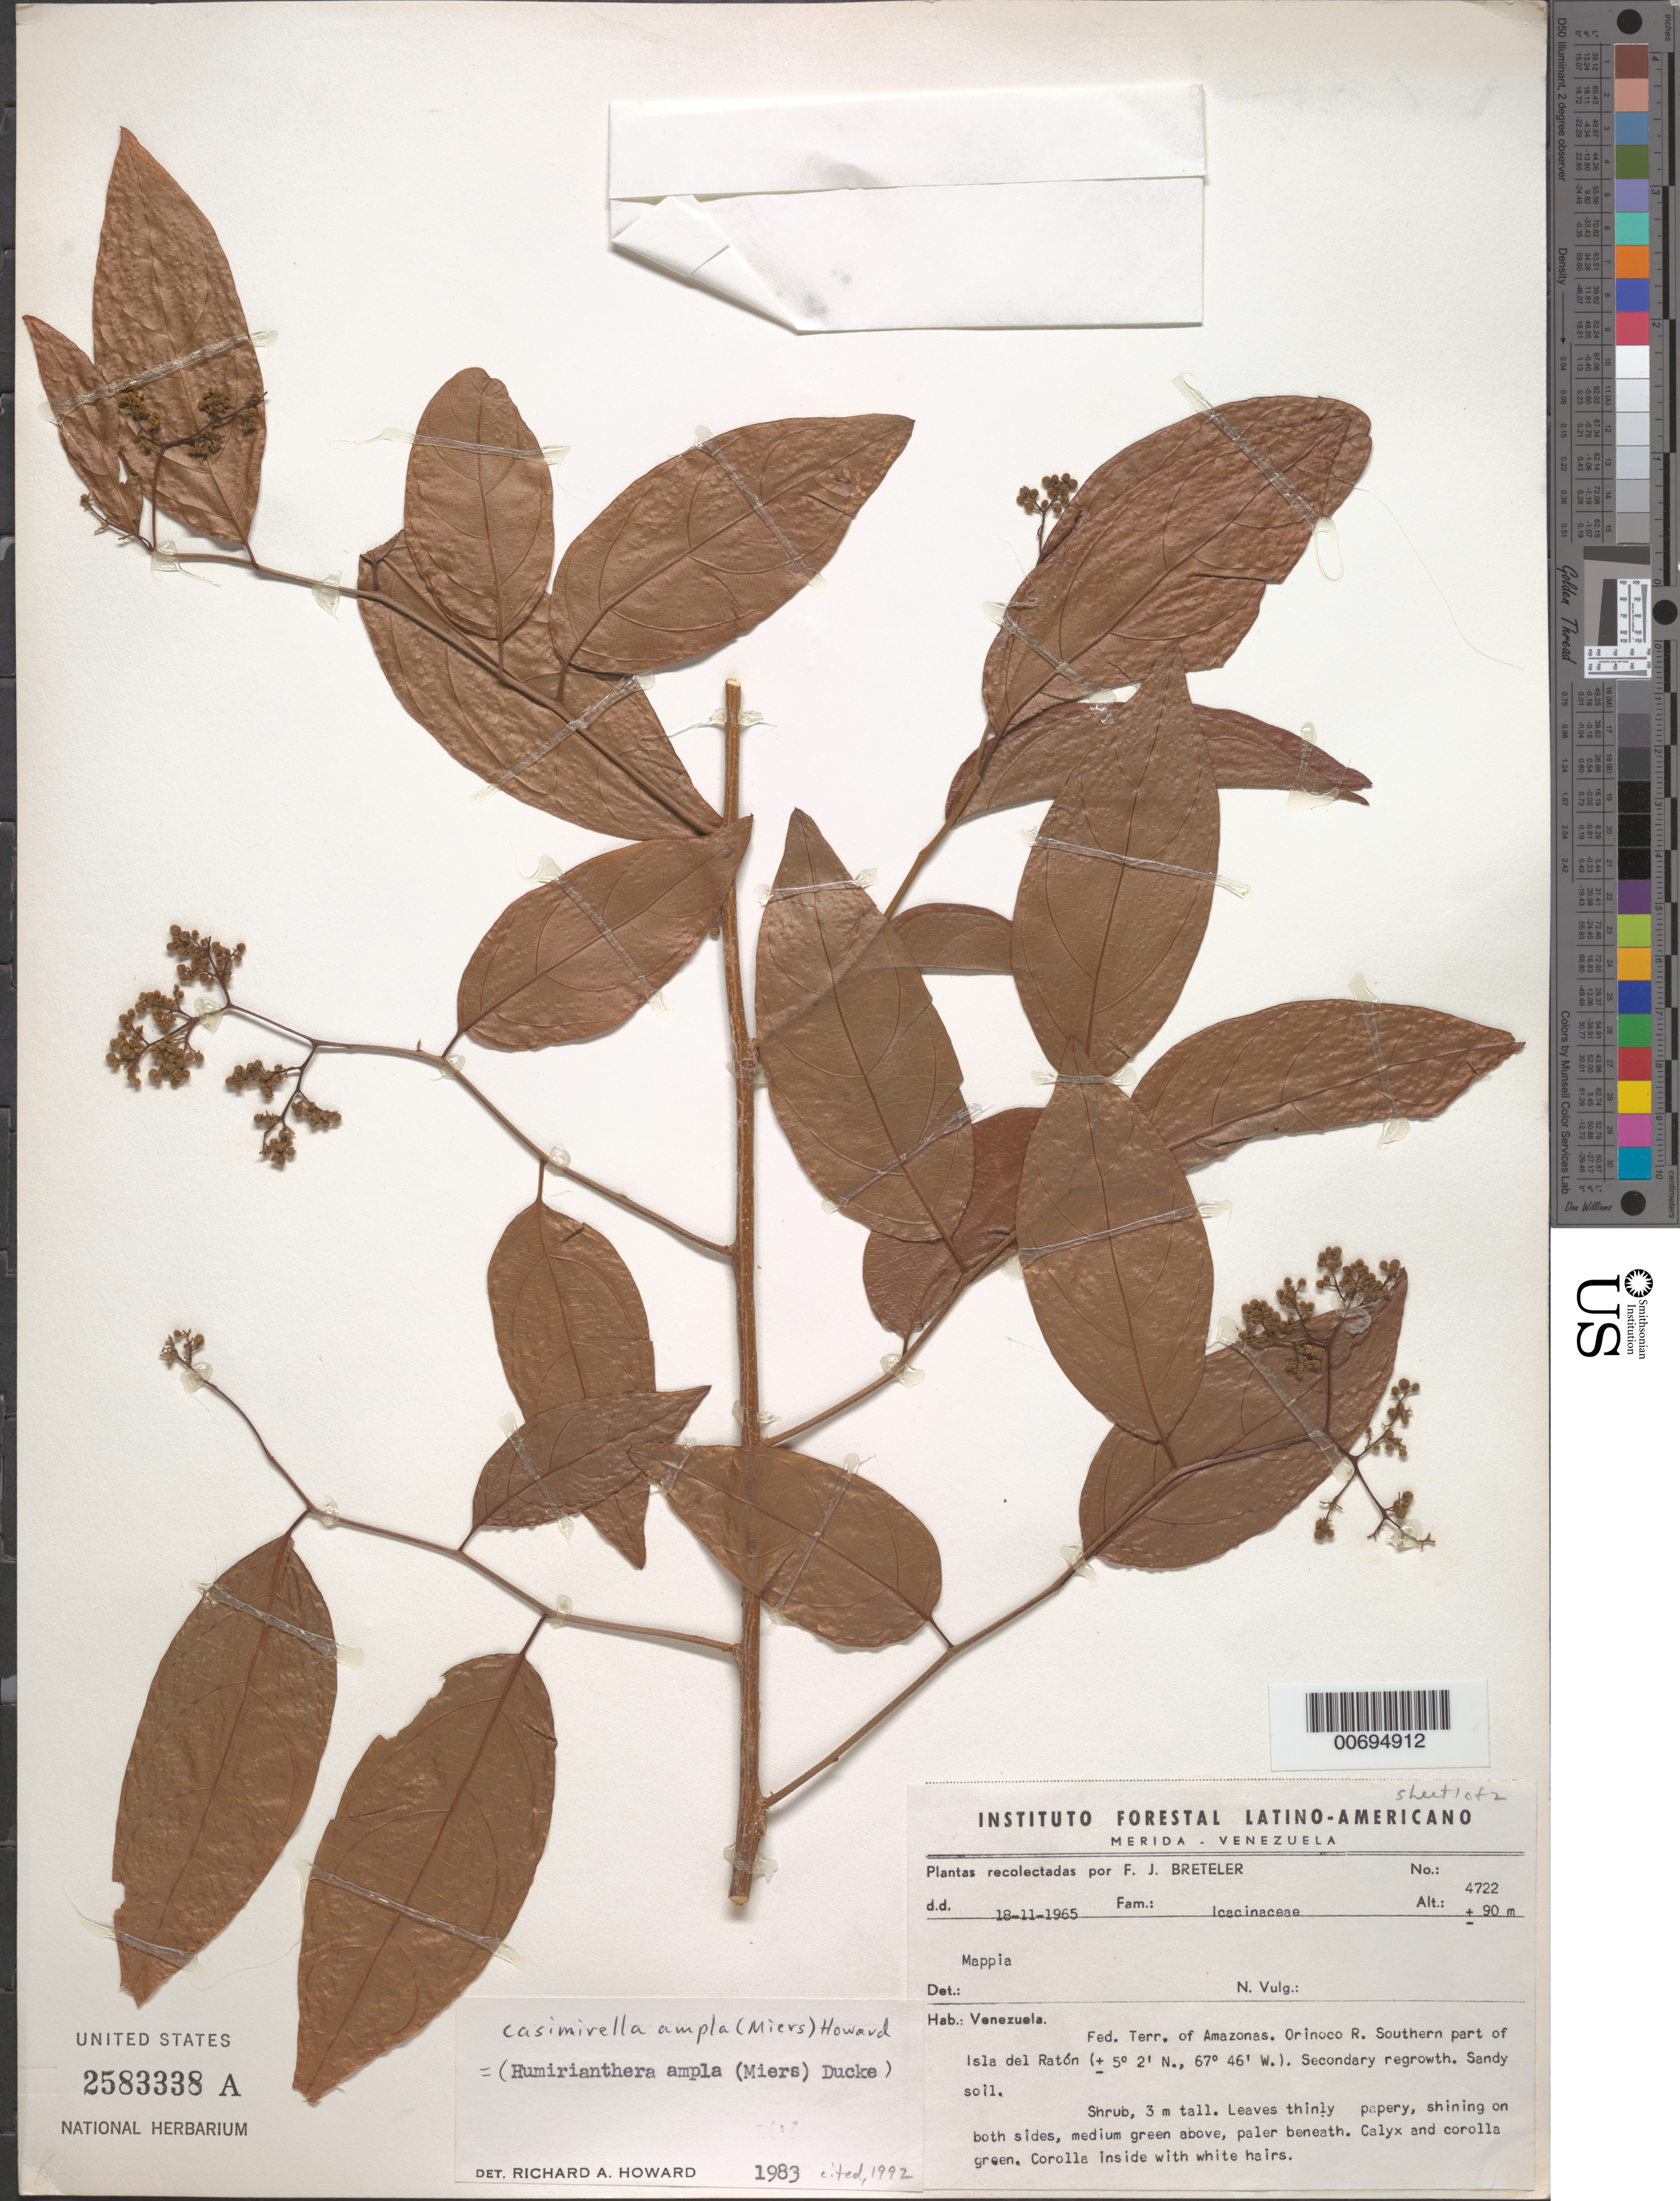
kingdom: Plantae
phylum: Tracheophyta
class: Magnoliopsida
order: Icacinales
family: Icacinaceae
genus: Casimirella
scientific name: Casimirella ampla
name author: (Miers) R.A. Howard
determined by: Howard, R. A.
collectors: F. J. Breteler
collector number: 4722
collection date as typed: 18-Nov-65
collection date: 1965-11-18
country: Venezuela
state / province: Amazonas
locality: Orinoco R., southern part of Isla del Ratón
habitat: Secondary regrowth, sandy soil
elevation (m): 90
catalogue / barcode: US 2583338A